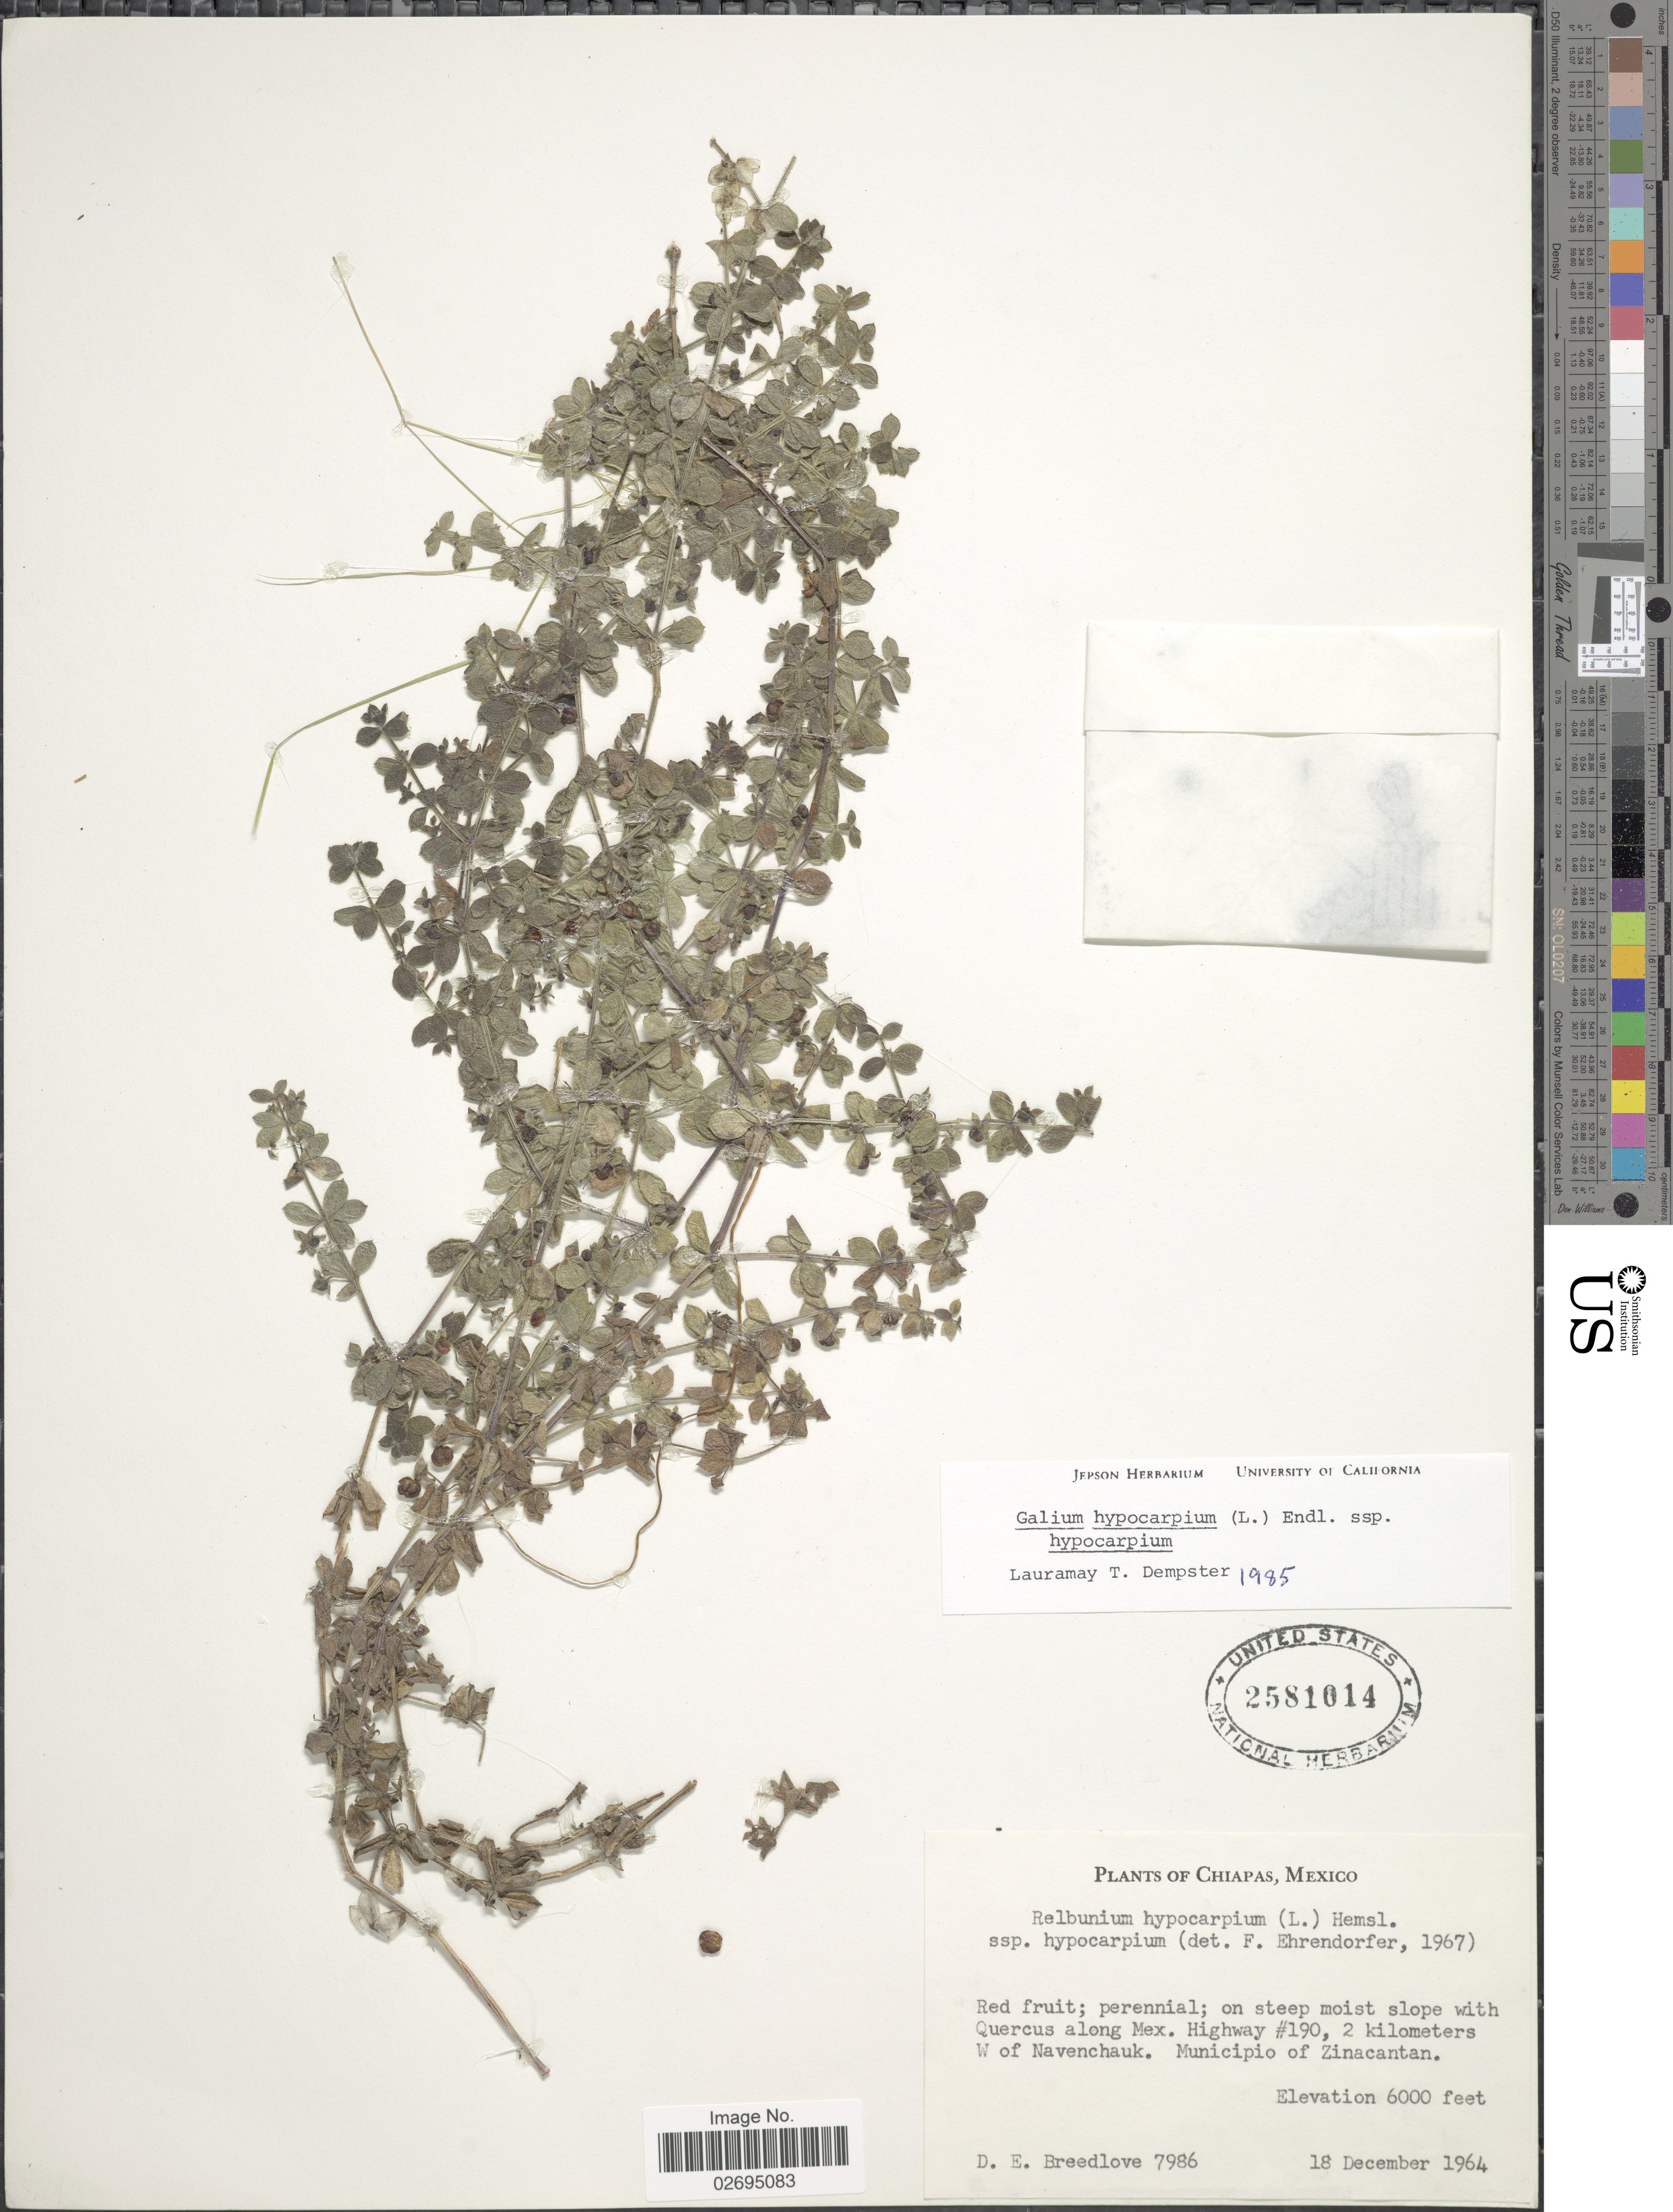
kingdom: Plantae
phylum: Tracheophyta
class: Magnoliopsida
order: Gentianales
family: Rubiaceae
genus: Galium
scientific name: Galium hypocarpium subsp. hypocarpium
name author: (L.) Endl. ex Griseb.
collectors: D. E. Breedlove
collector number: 7986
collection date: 1964-12-18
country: Mexico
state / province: Chiapas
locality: Along Mex. Highway #190, 2 kilometers W of Navenchauk. Municipio de Zinacantan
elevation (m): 1829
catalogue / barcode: US 2581014